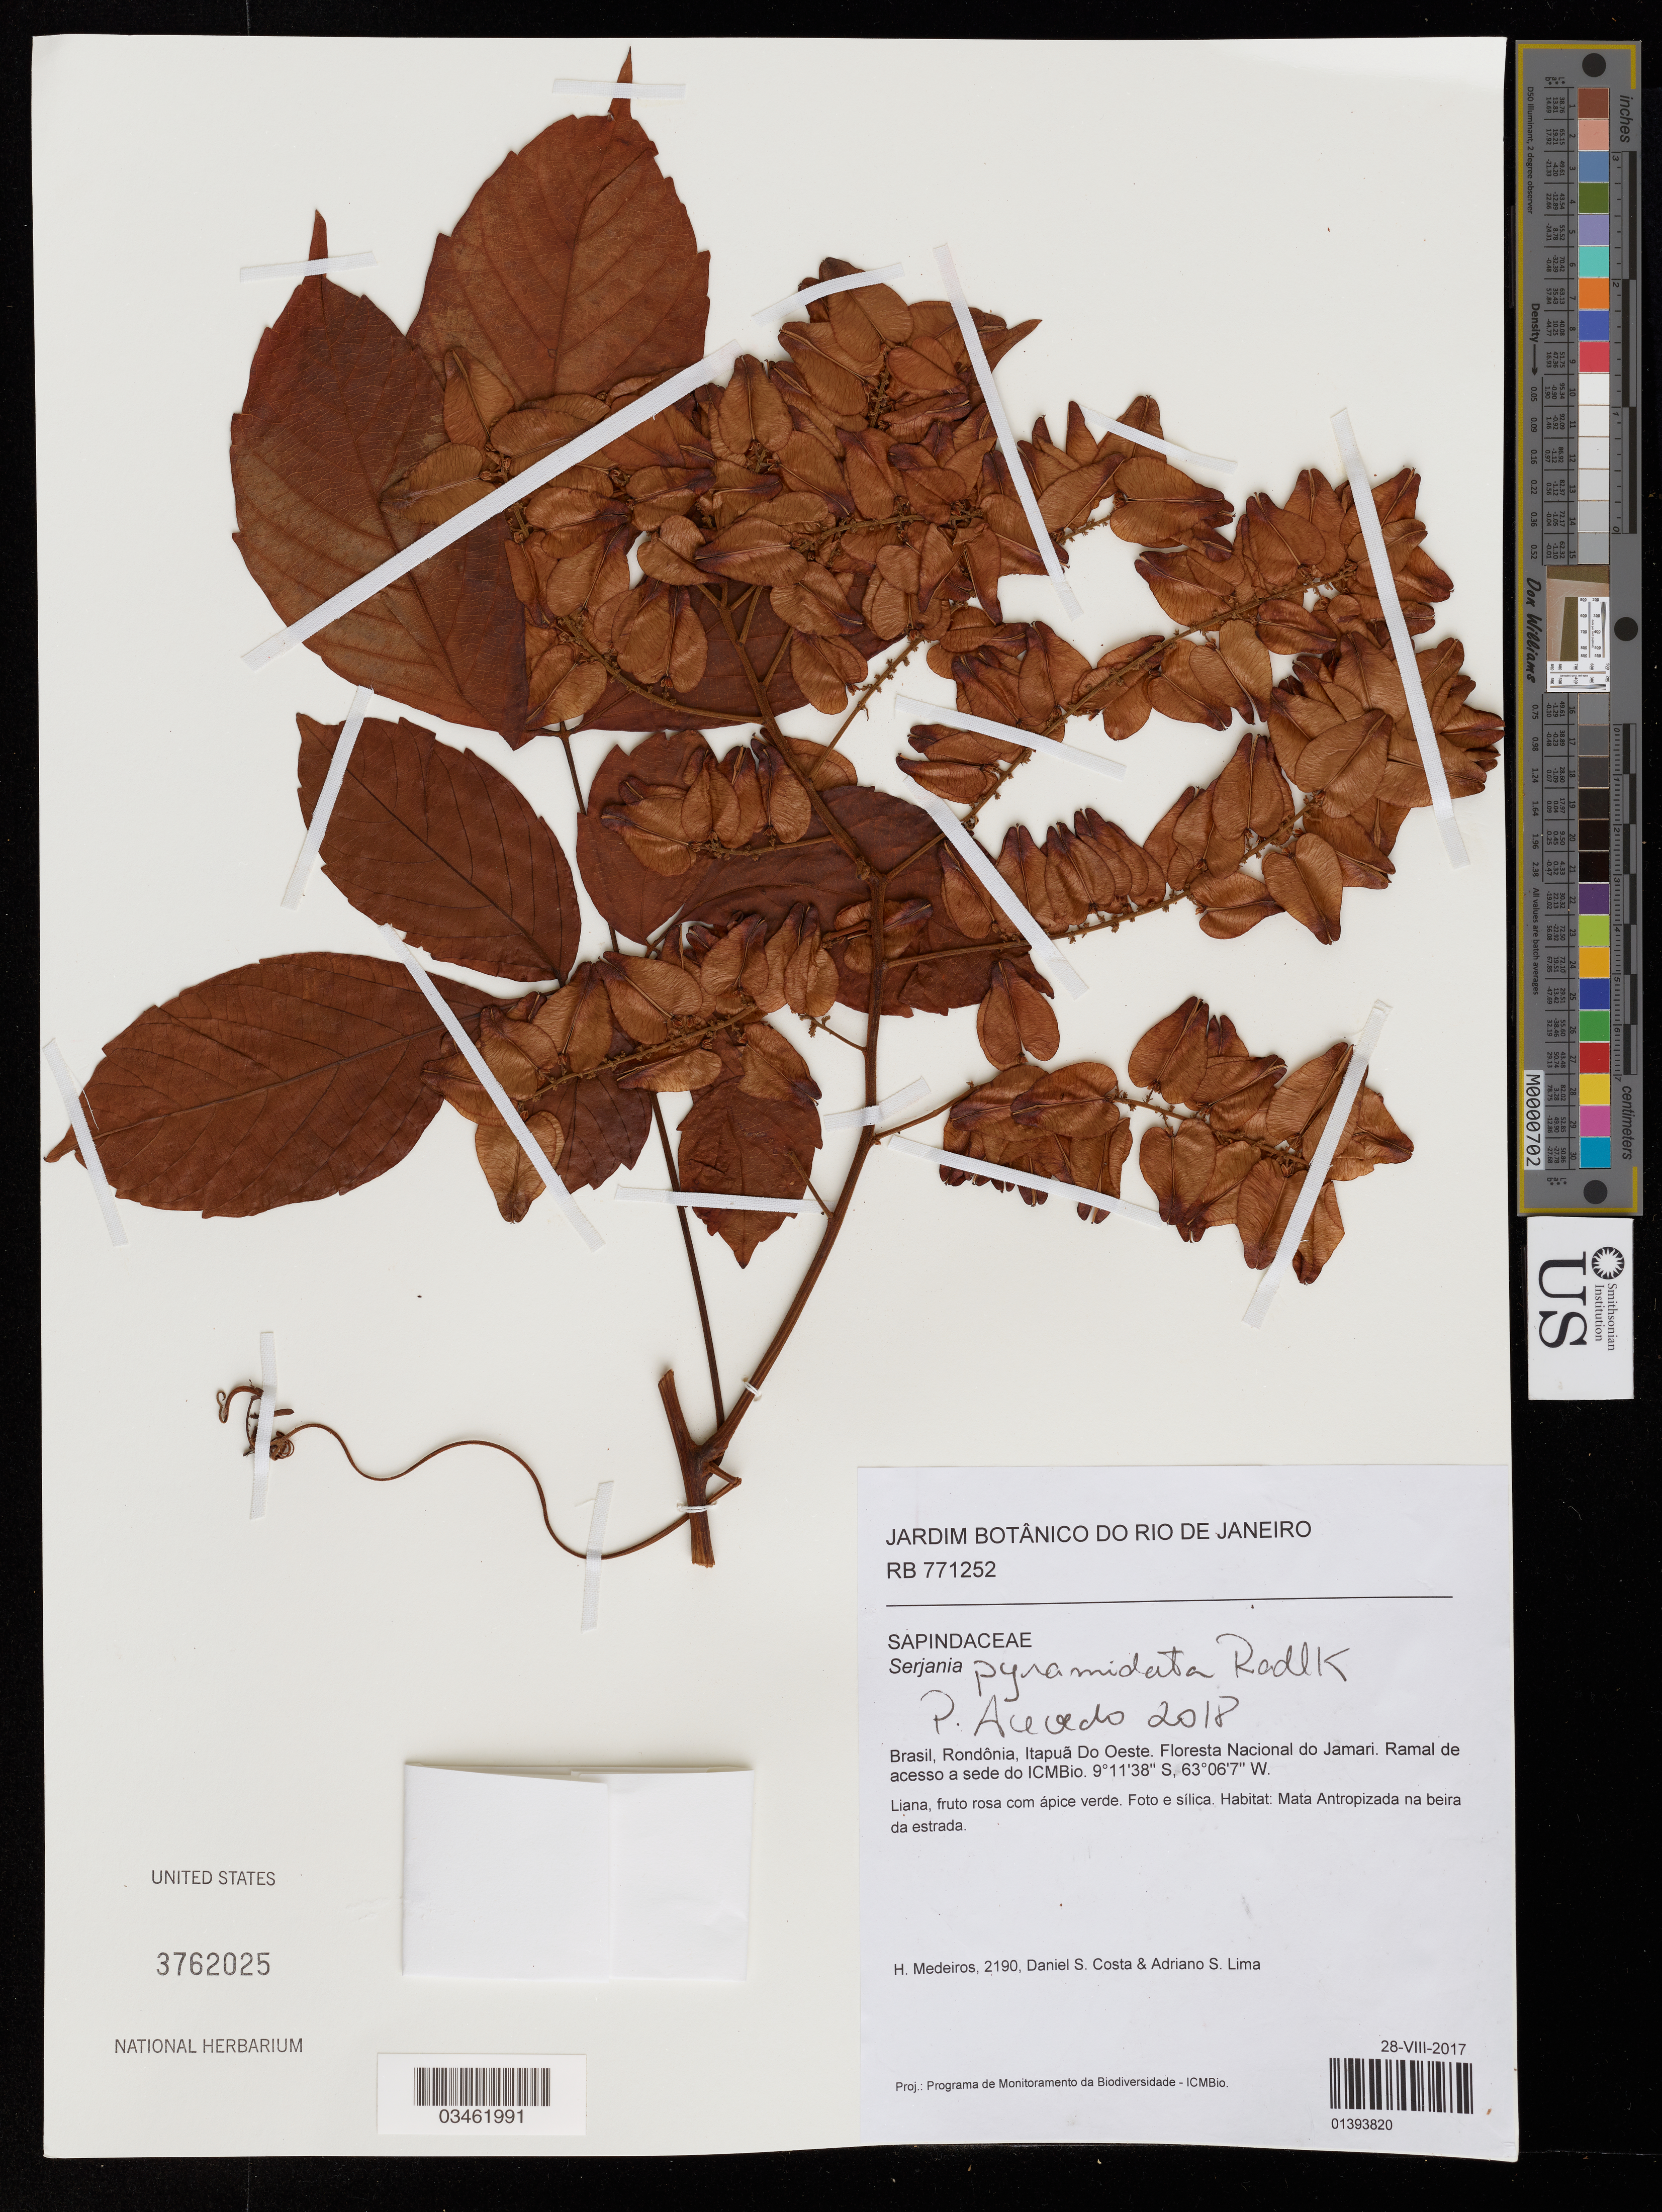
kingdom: Plantae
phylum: Tracheophyta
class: Magnoliopsida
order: Sapindales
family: Sapindaceae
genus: Serjania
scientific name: Serjania pyramidata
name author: Radlk.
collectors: H. Medeiros, D. Costa & A. Lima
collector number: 2190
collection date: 2017-08-28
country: Brazil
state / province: Rondônia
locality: Brasil, Itapuã Do Oeste. Floresta Nacional do Jamari. Ramal de acesso a sede do ICMBio.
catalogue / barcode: US 3762025